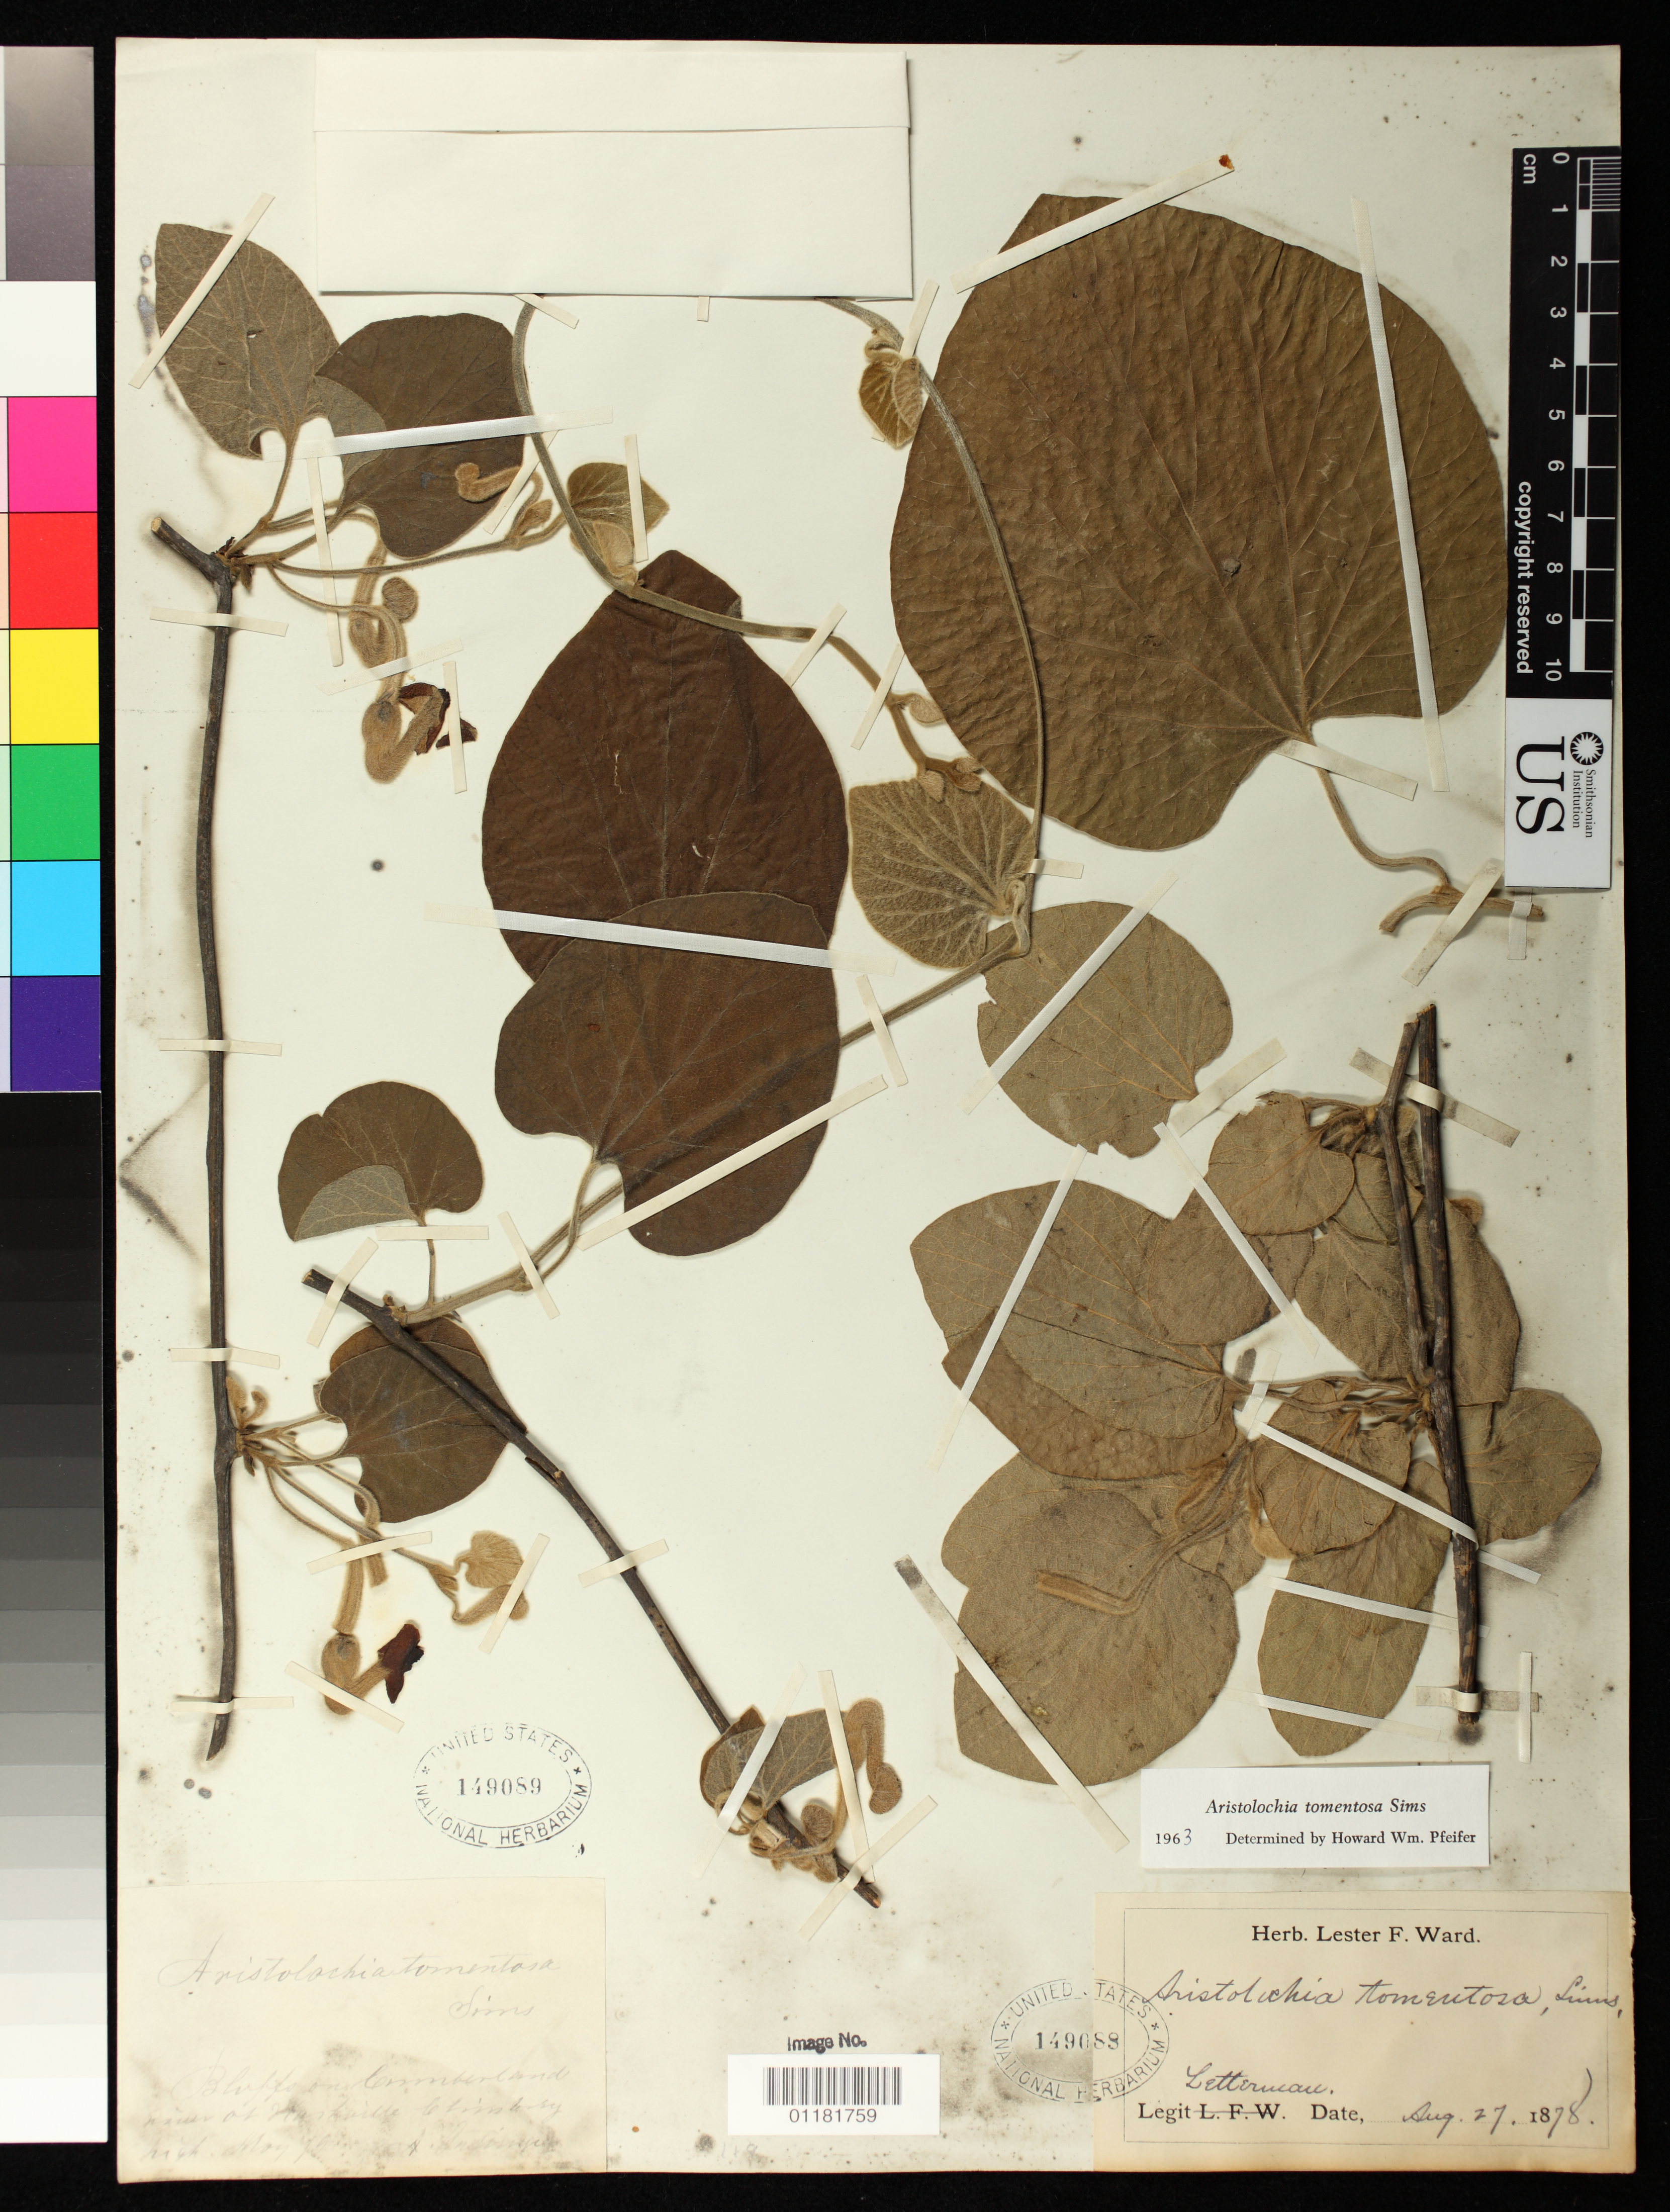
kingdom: Plantae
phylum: Tracheophyta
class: Magnoliopsida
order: Piperales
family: Aristolochiaceae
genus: Aristolochia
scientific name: Aristolochia tomentosa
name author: Sims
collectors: G. W. Letterman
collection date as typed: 27 Aug 1878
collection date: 1878-08-27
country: United States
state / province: Missouri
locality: Allenton.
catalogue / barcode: US 149088